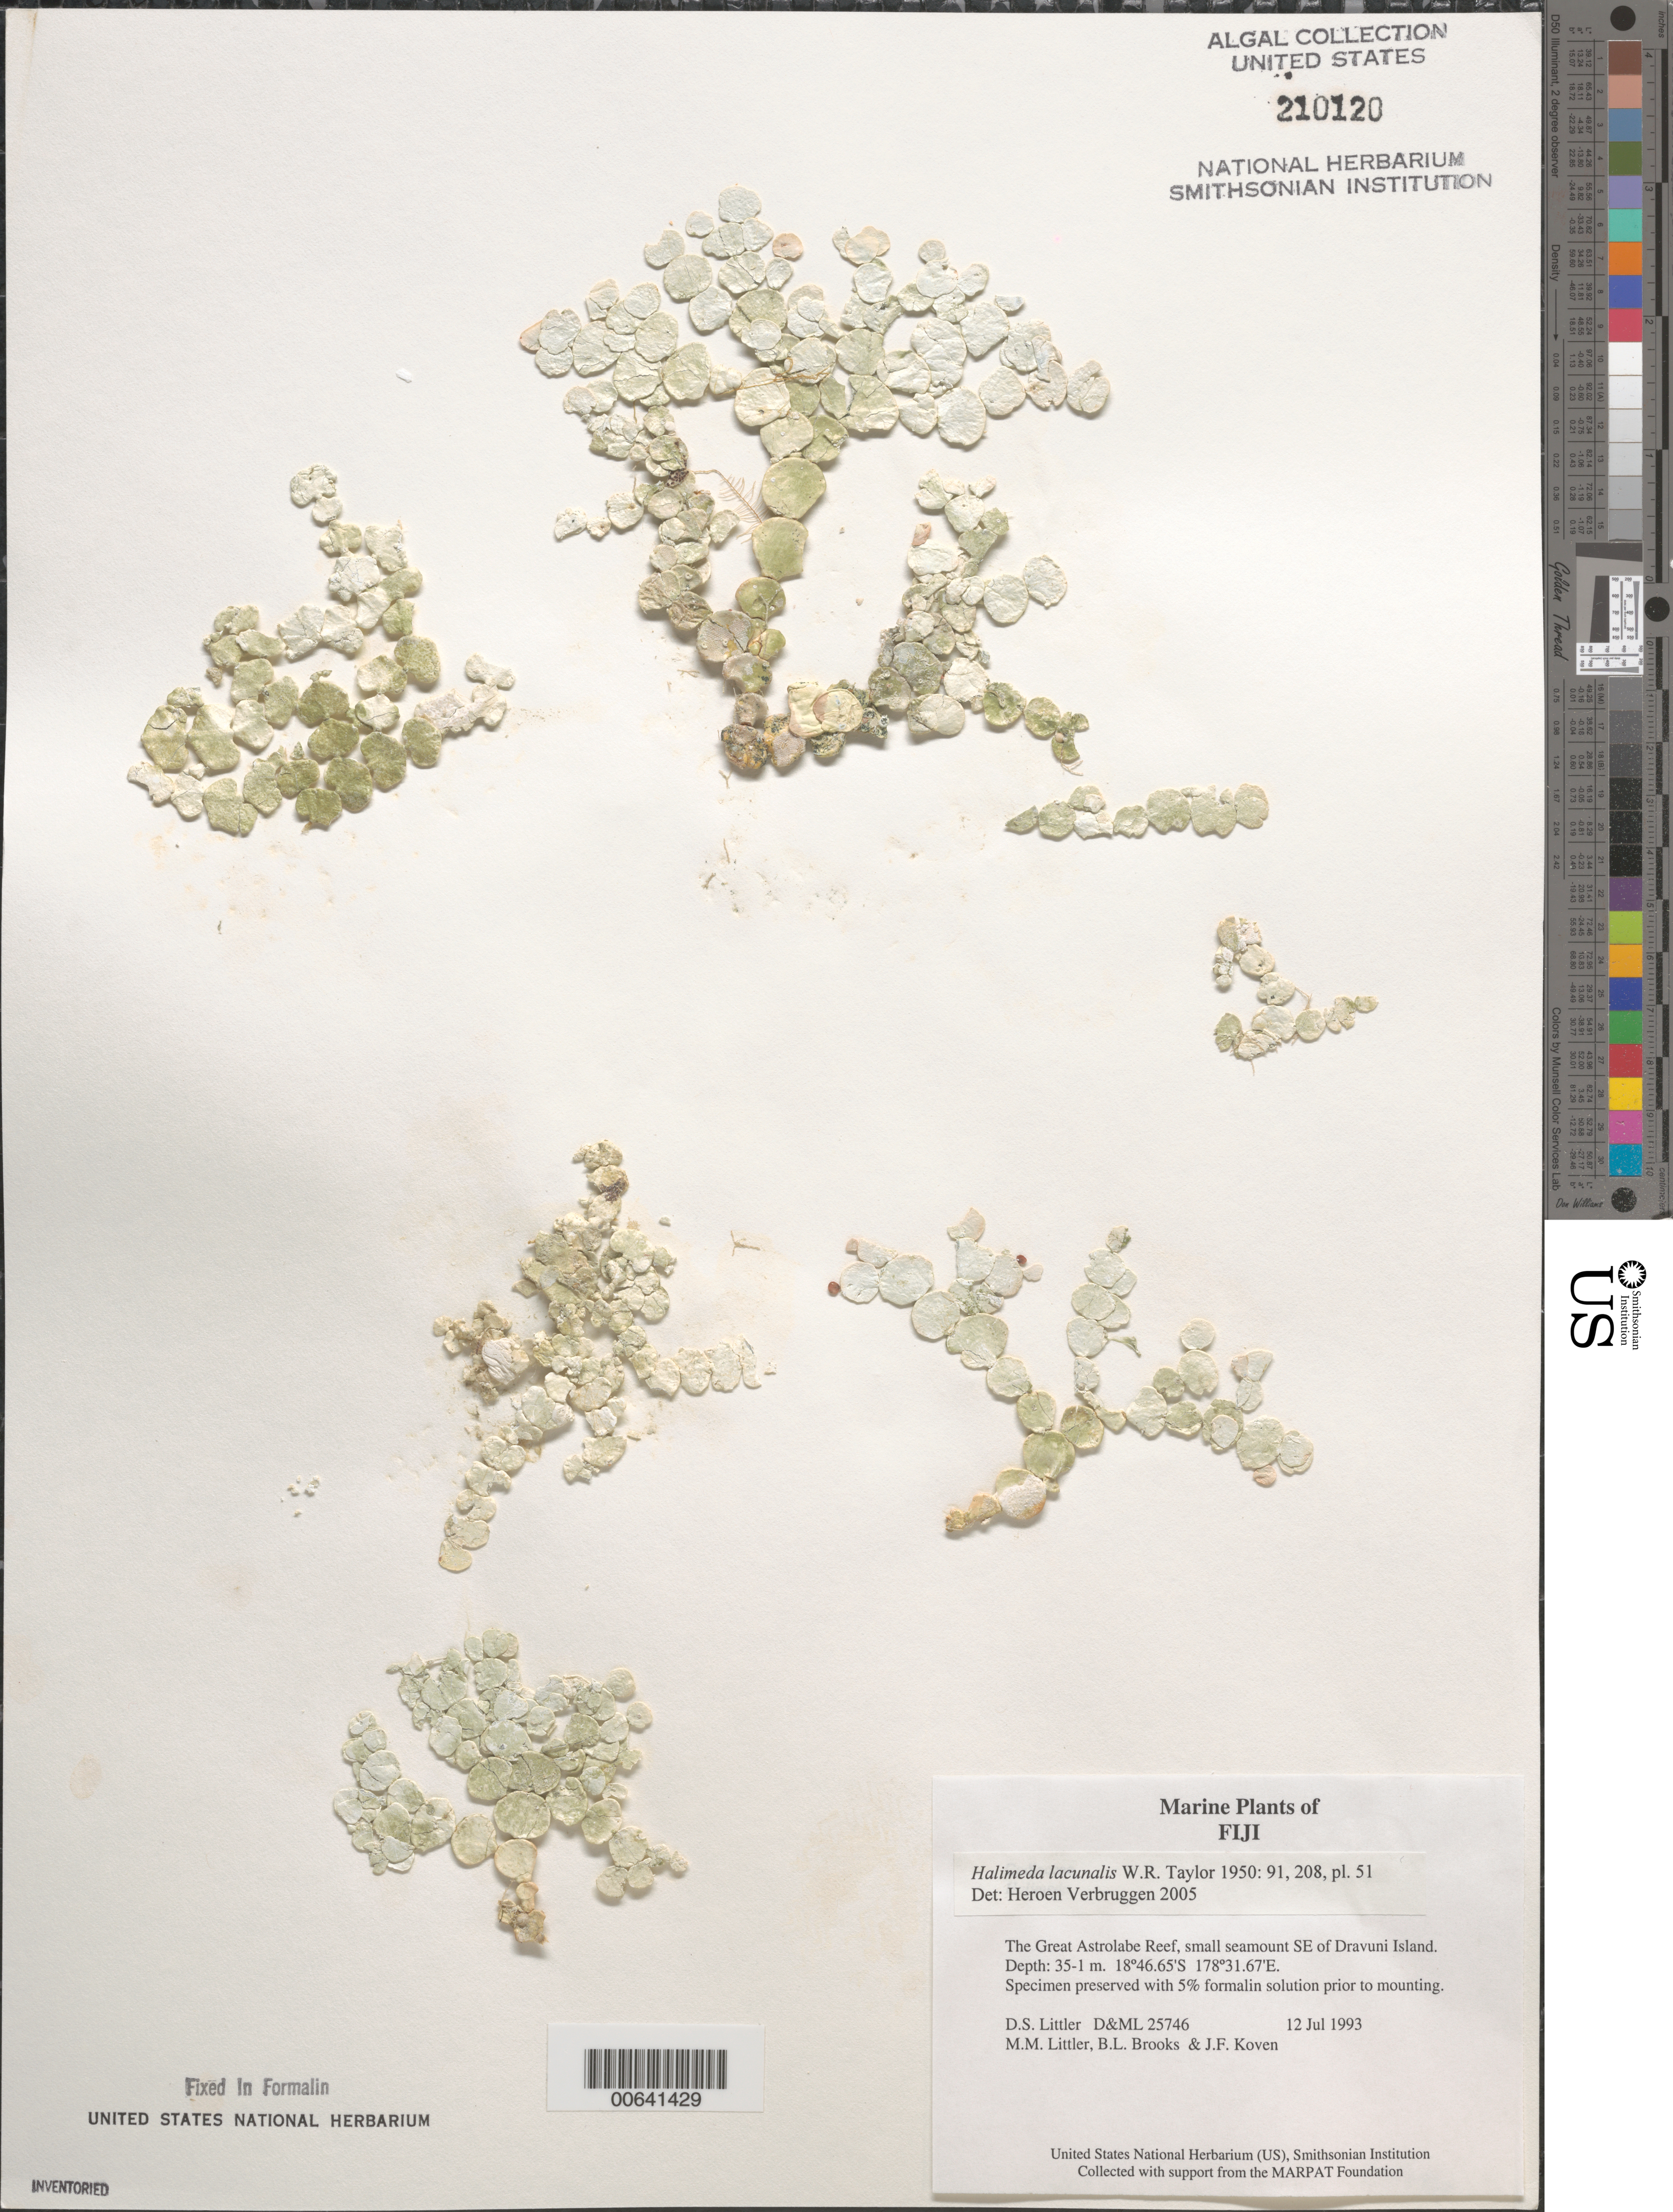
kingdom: Plantae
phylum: Chlorophyta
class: Ulvophyceae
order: Bryopsidales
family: Halimedaceae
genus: Halimeda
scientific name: Halimeda lacunalis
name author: W.R. Taylor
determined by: Verbruggen, H.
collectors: D. S. Littler, M. M. Littler, B. Brooks & J. Koven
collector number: D&ML 25746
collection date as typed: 12 Jul 1993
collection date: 1993-07-12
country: Fiji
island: Great Astrolabe Reef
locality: Great Astrolabe Reef, small seamount southeast of Dravuni Island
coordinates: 18 46.65'S, 178 31.67'E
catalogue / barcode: US 210120